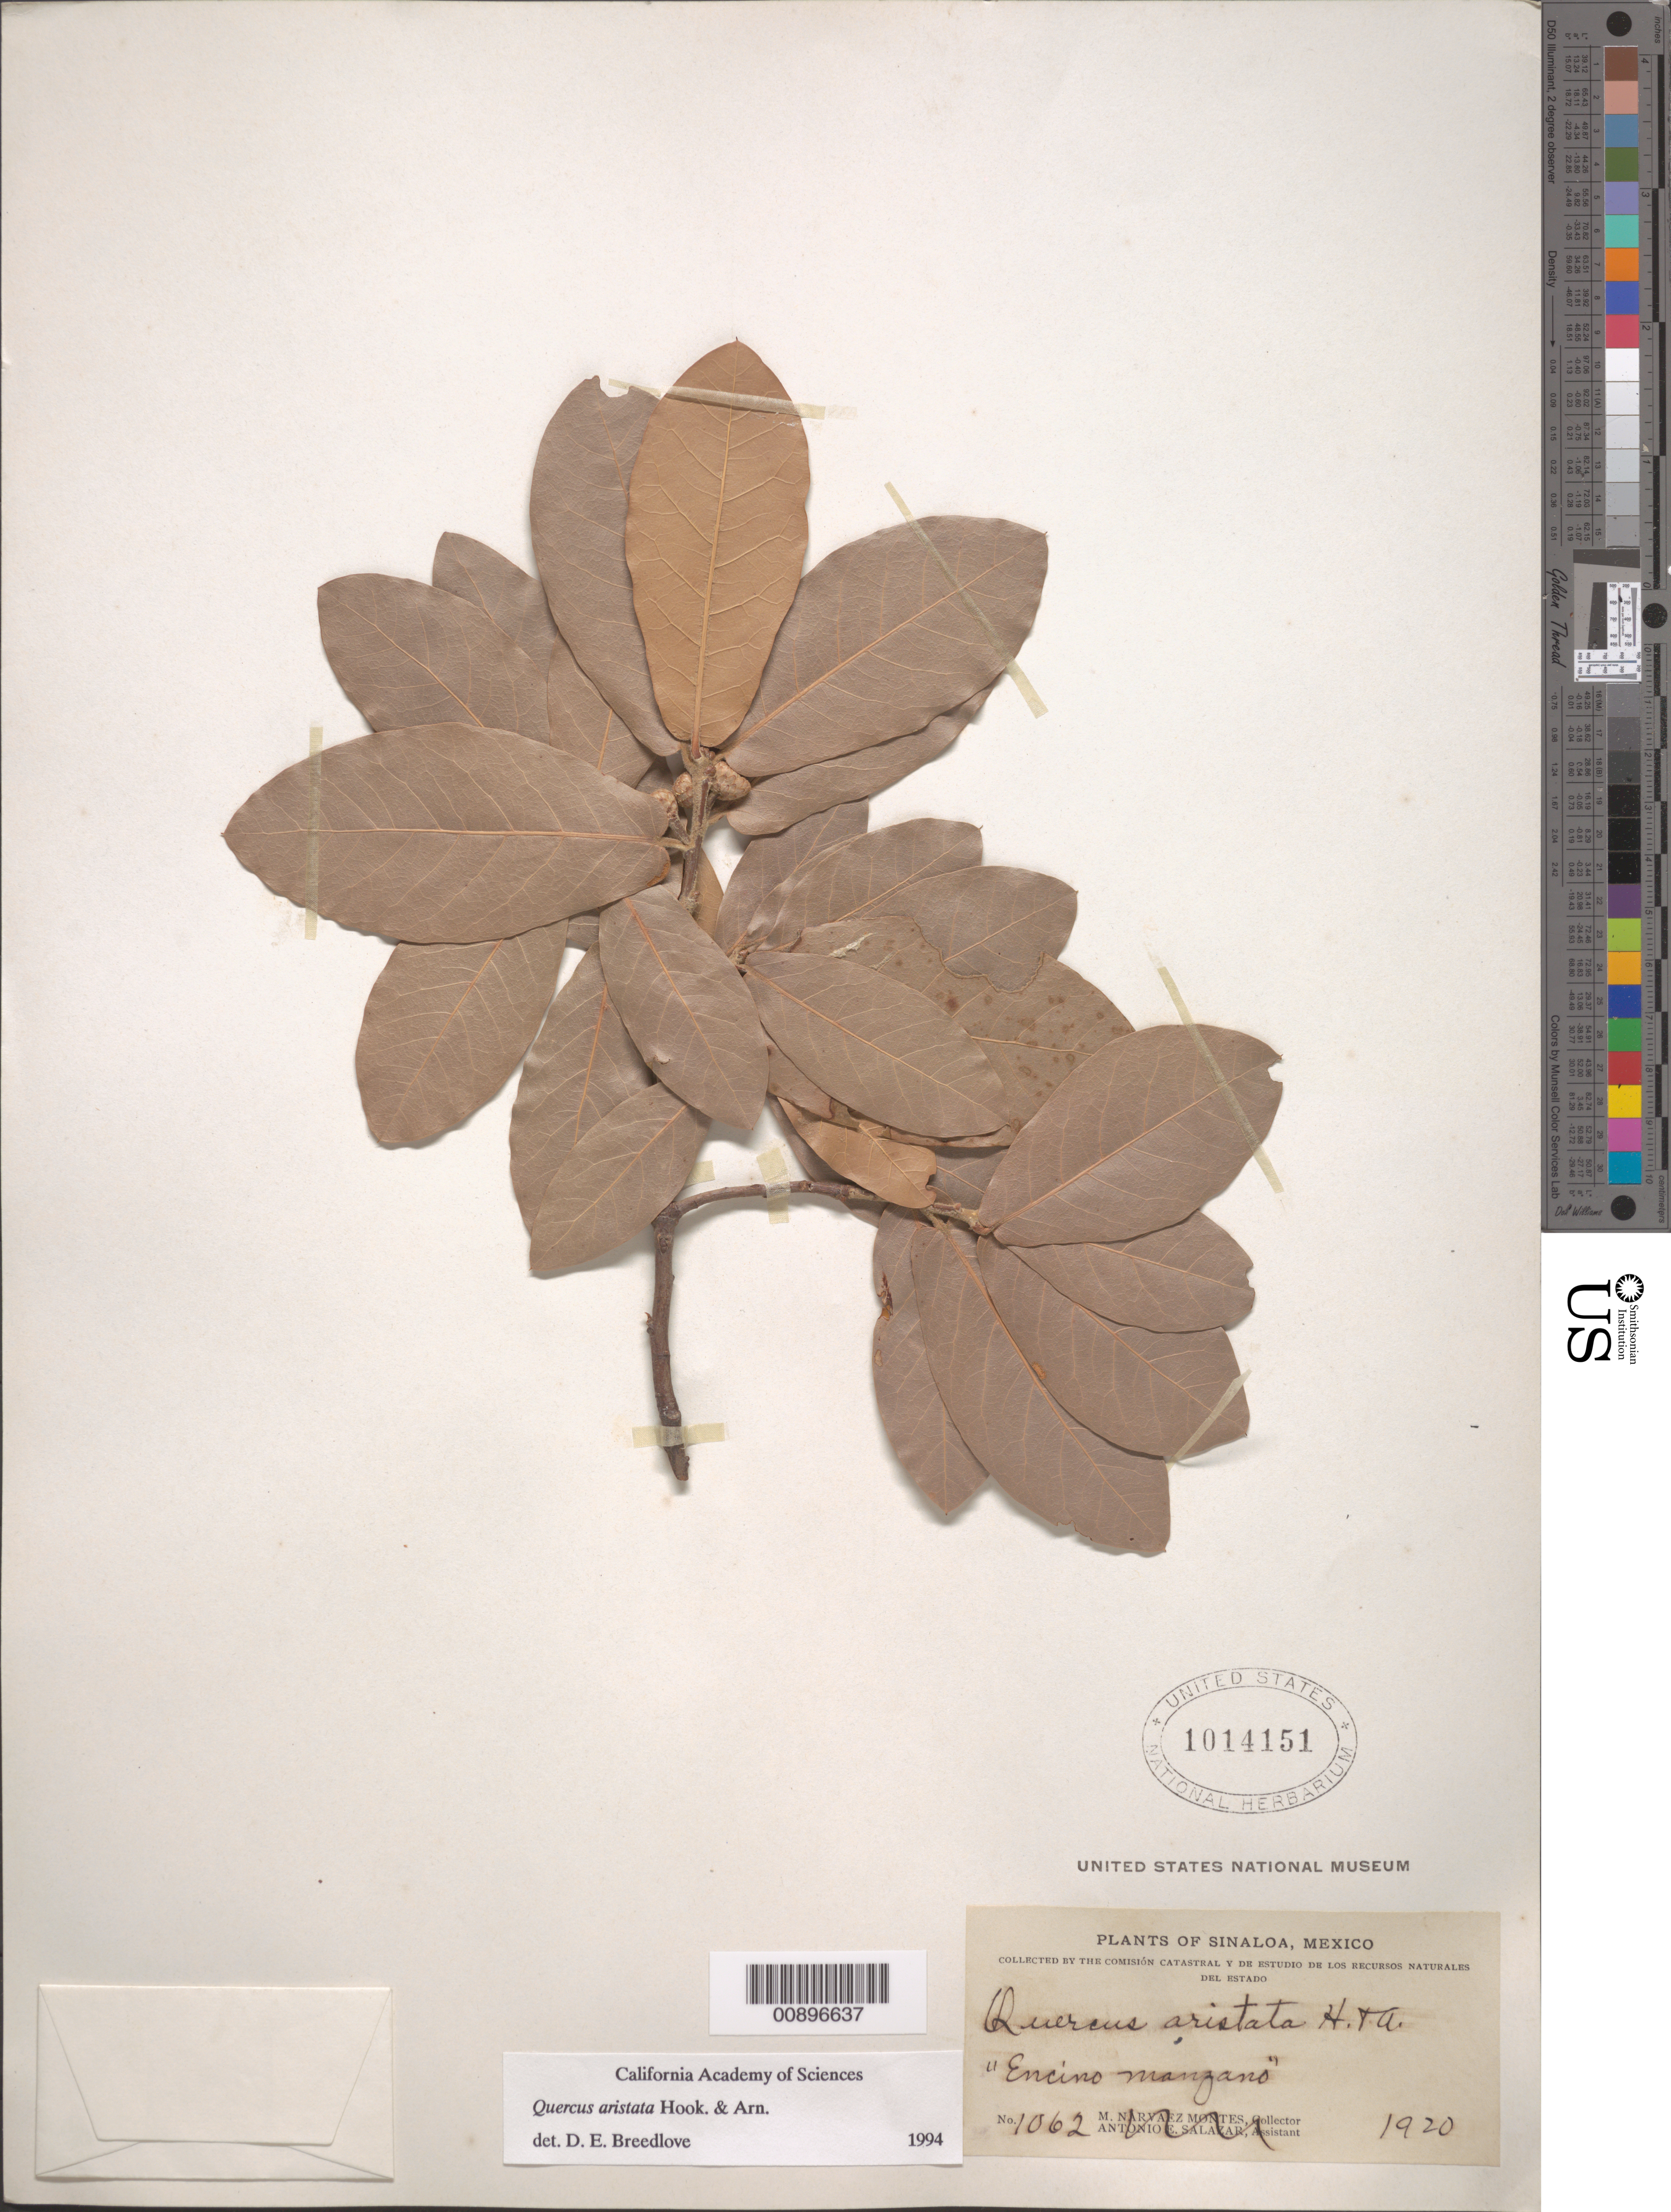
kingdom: Plantae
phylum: Tracheophyta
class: Magnoliopsida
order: Fagales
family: Fagaceae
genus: Quercus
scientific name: Quercus aristata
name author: Hook. & Arn.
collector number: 1062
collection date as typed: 1920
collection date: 1920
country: Mexico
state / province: Sinaloa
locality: Sinaloa.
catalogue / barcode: US 1014151